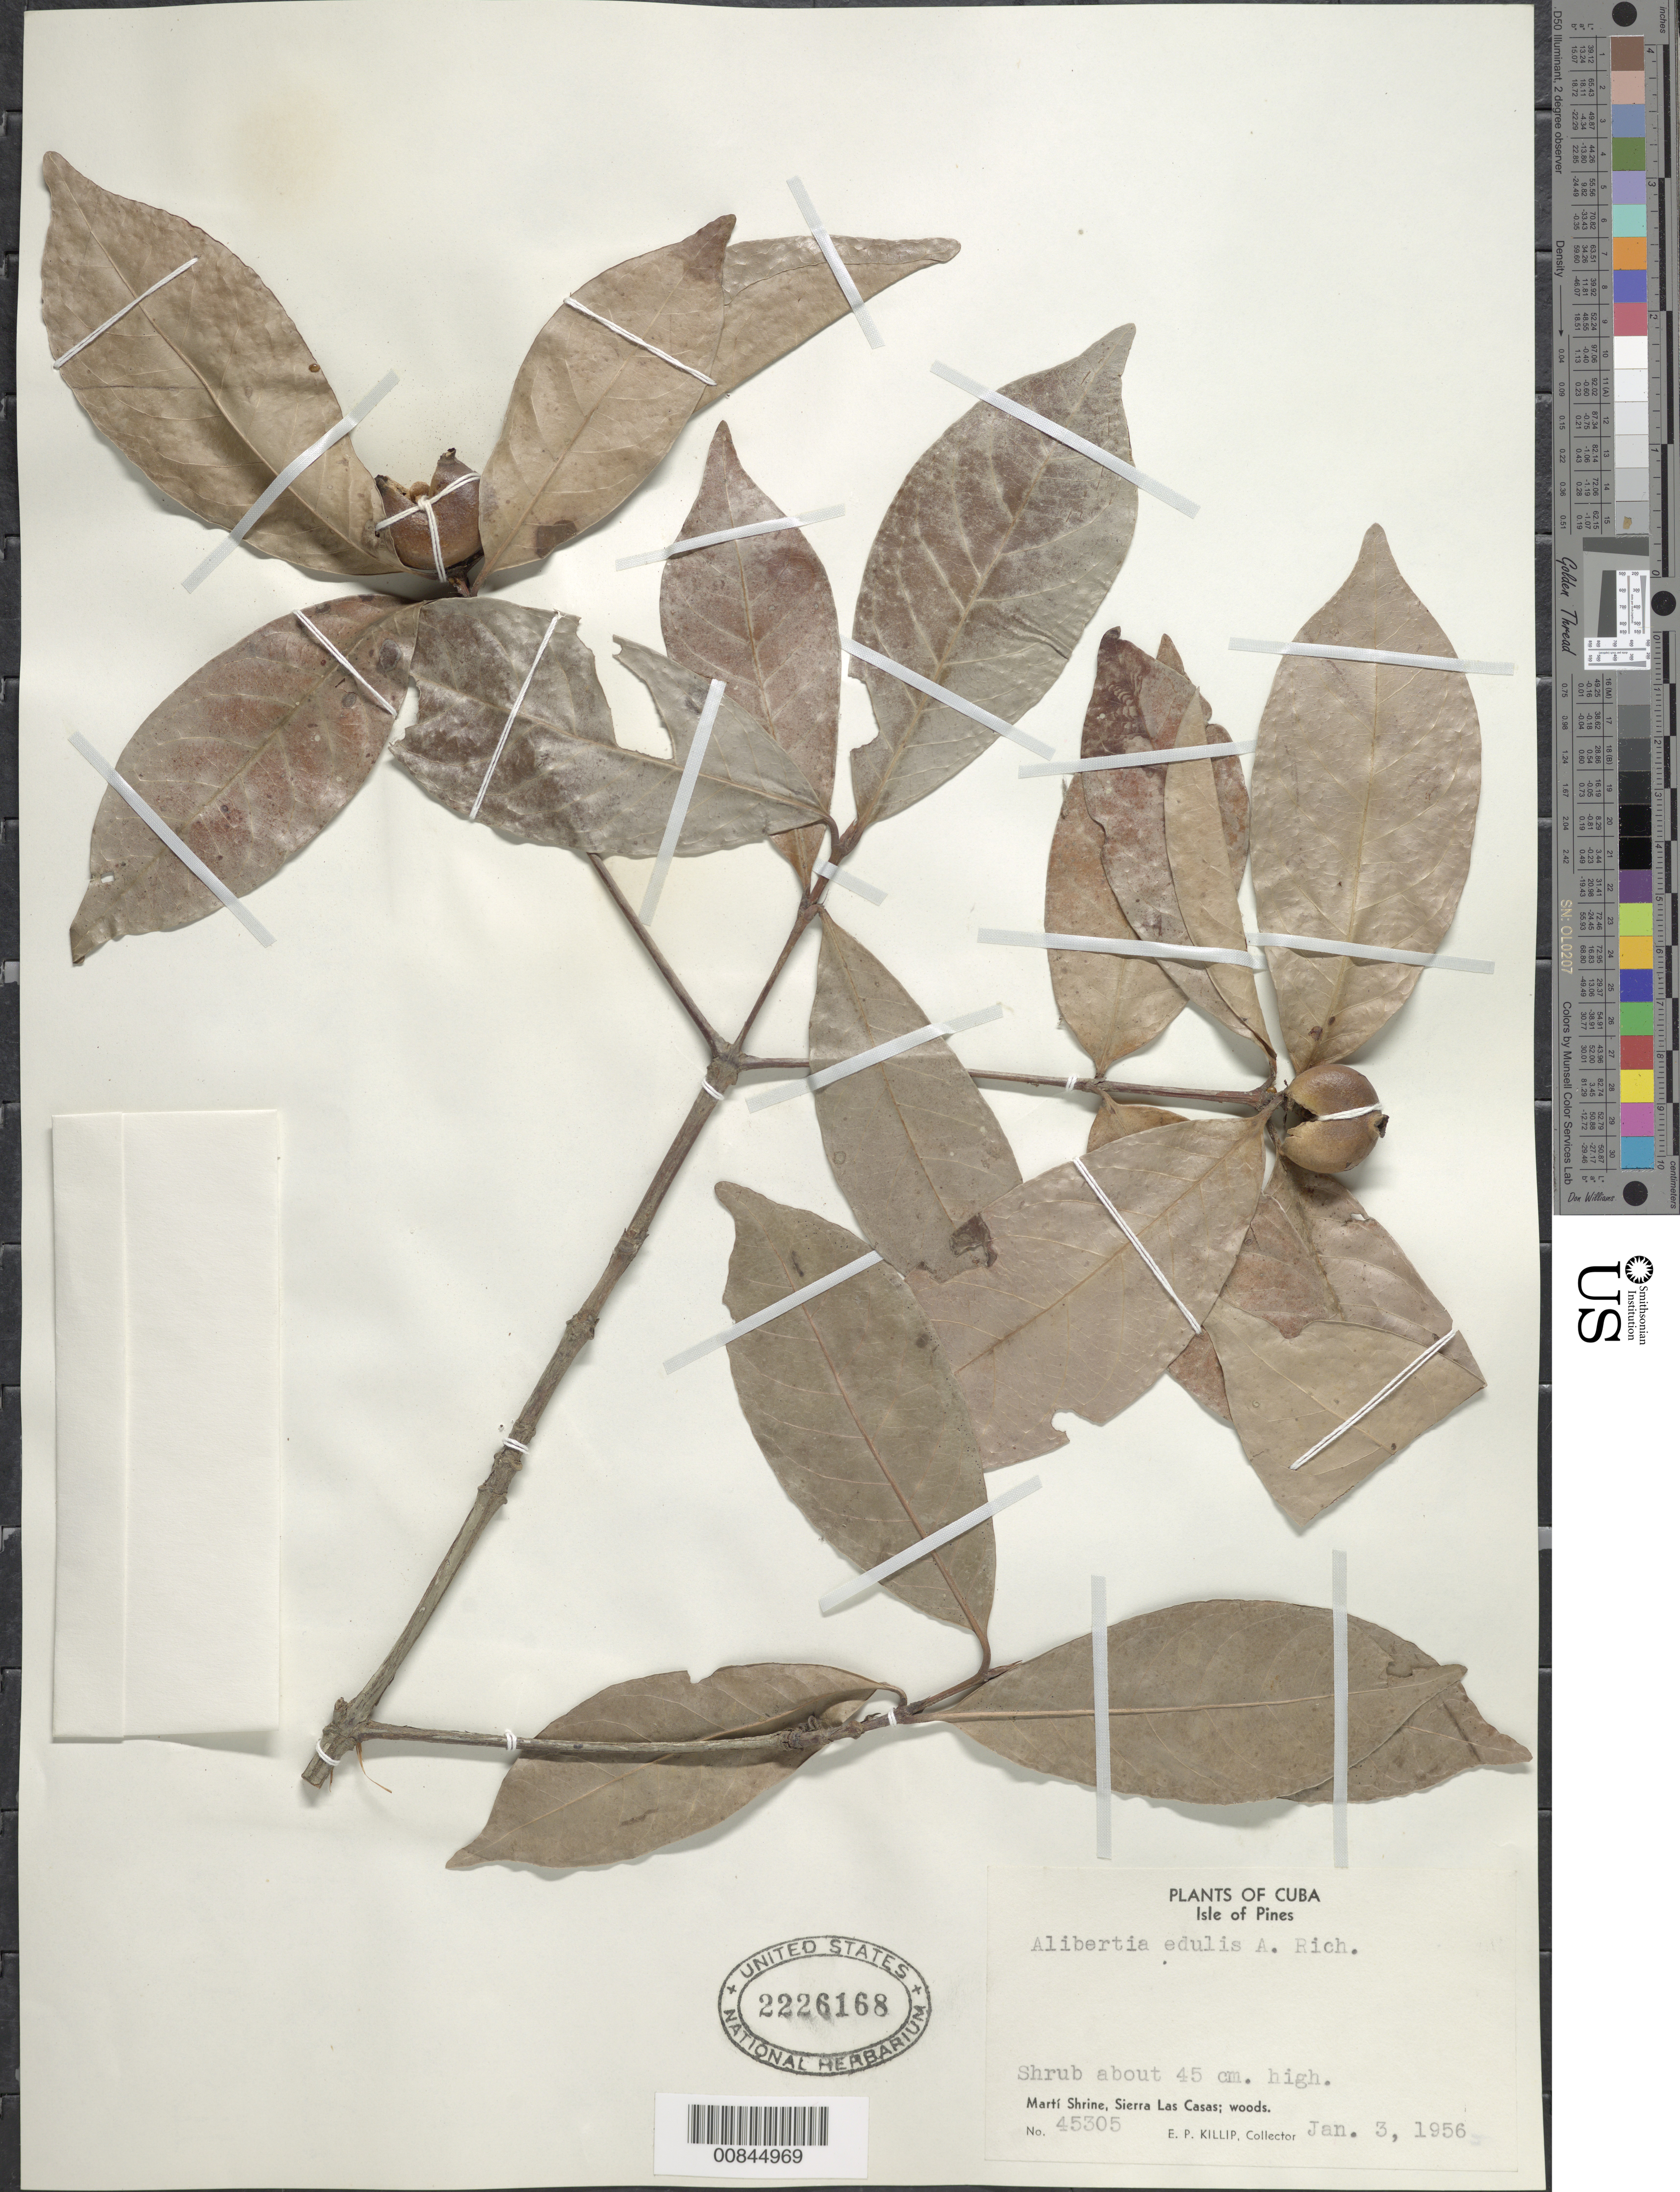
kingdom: Plantae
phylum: Tracheophyta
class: Magnoliopsida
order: Gentianales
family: Rubiaceae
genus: Alibertia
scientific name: Alibertia edulis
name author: (Rich.) A. Rich. ex DC.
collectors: E. P. Killip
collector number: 45305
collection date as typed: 03 Jan 1956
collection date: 1956-01-03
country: Cuba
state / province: Isla de La Juventud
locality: Martí Shrine, Las Casas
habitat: Woods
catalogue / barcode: US 2226168